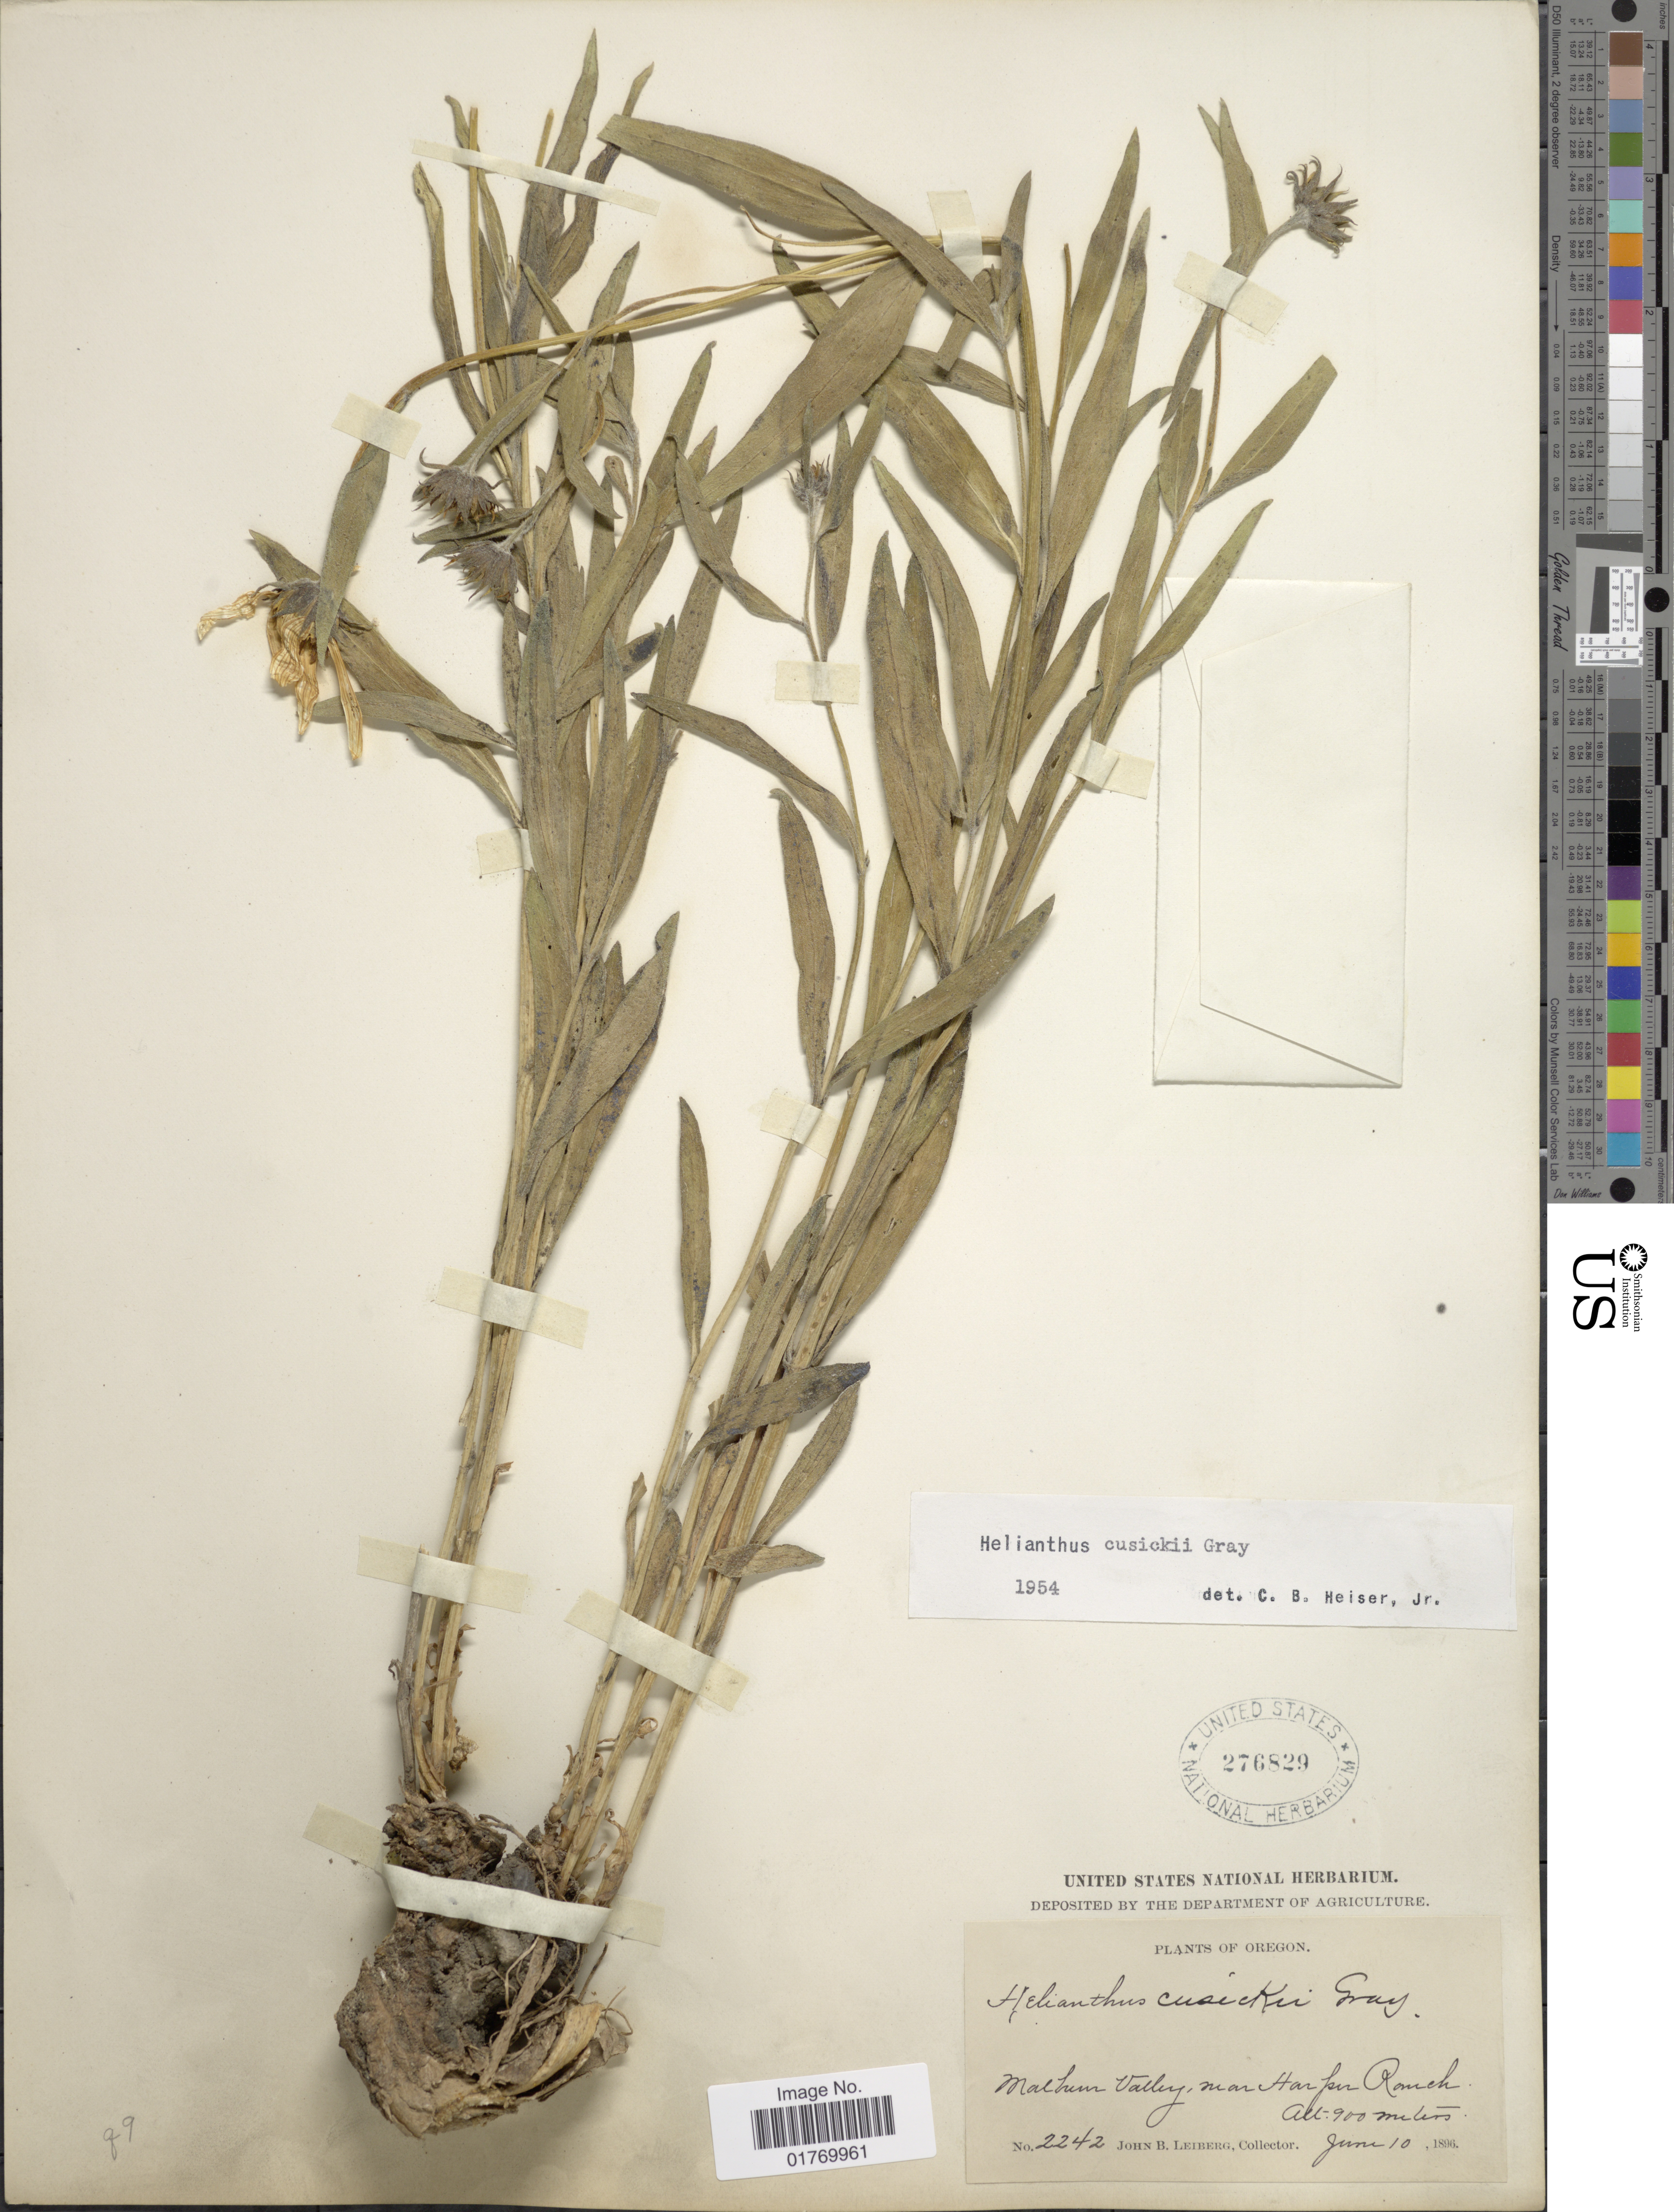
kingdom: Plantae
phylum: Tracheophyta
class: Magnoliopsida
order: Asterales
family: Asteraceae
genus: Helianthus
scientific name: Helianthus cusickii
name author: A. Gray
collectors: J. B. Leiberg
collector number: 2242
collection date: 1896-06-10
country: United States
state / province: Oregon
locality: Malbum Valley, near Harper Ranch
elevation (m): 900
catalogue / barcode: US 276829